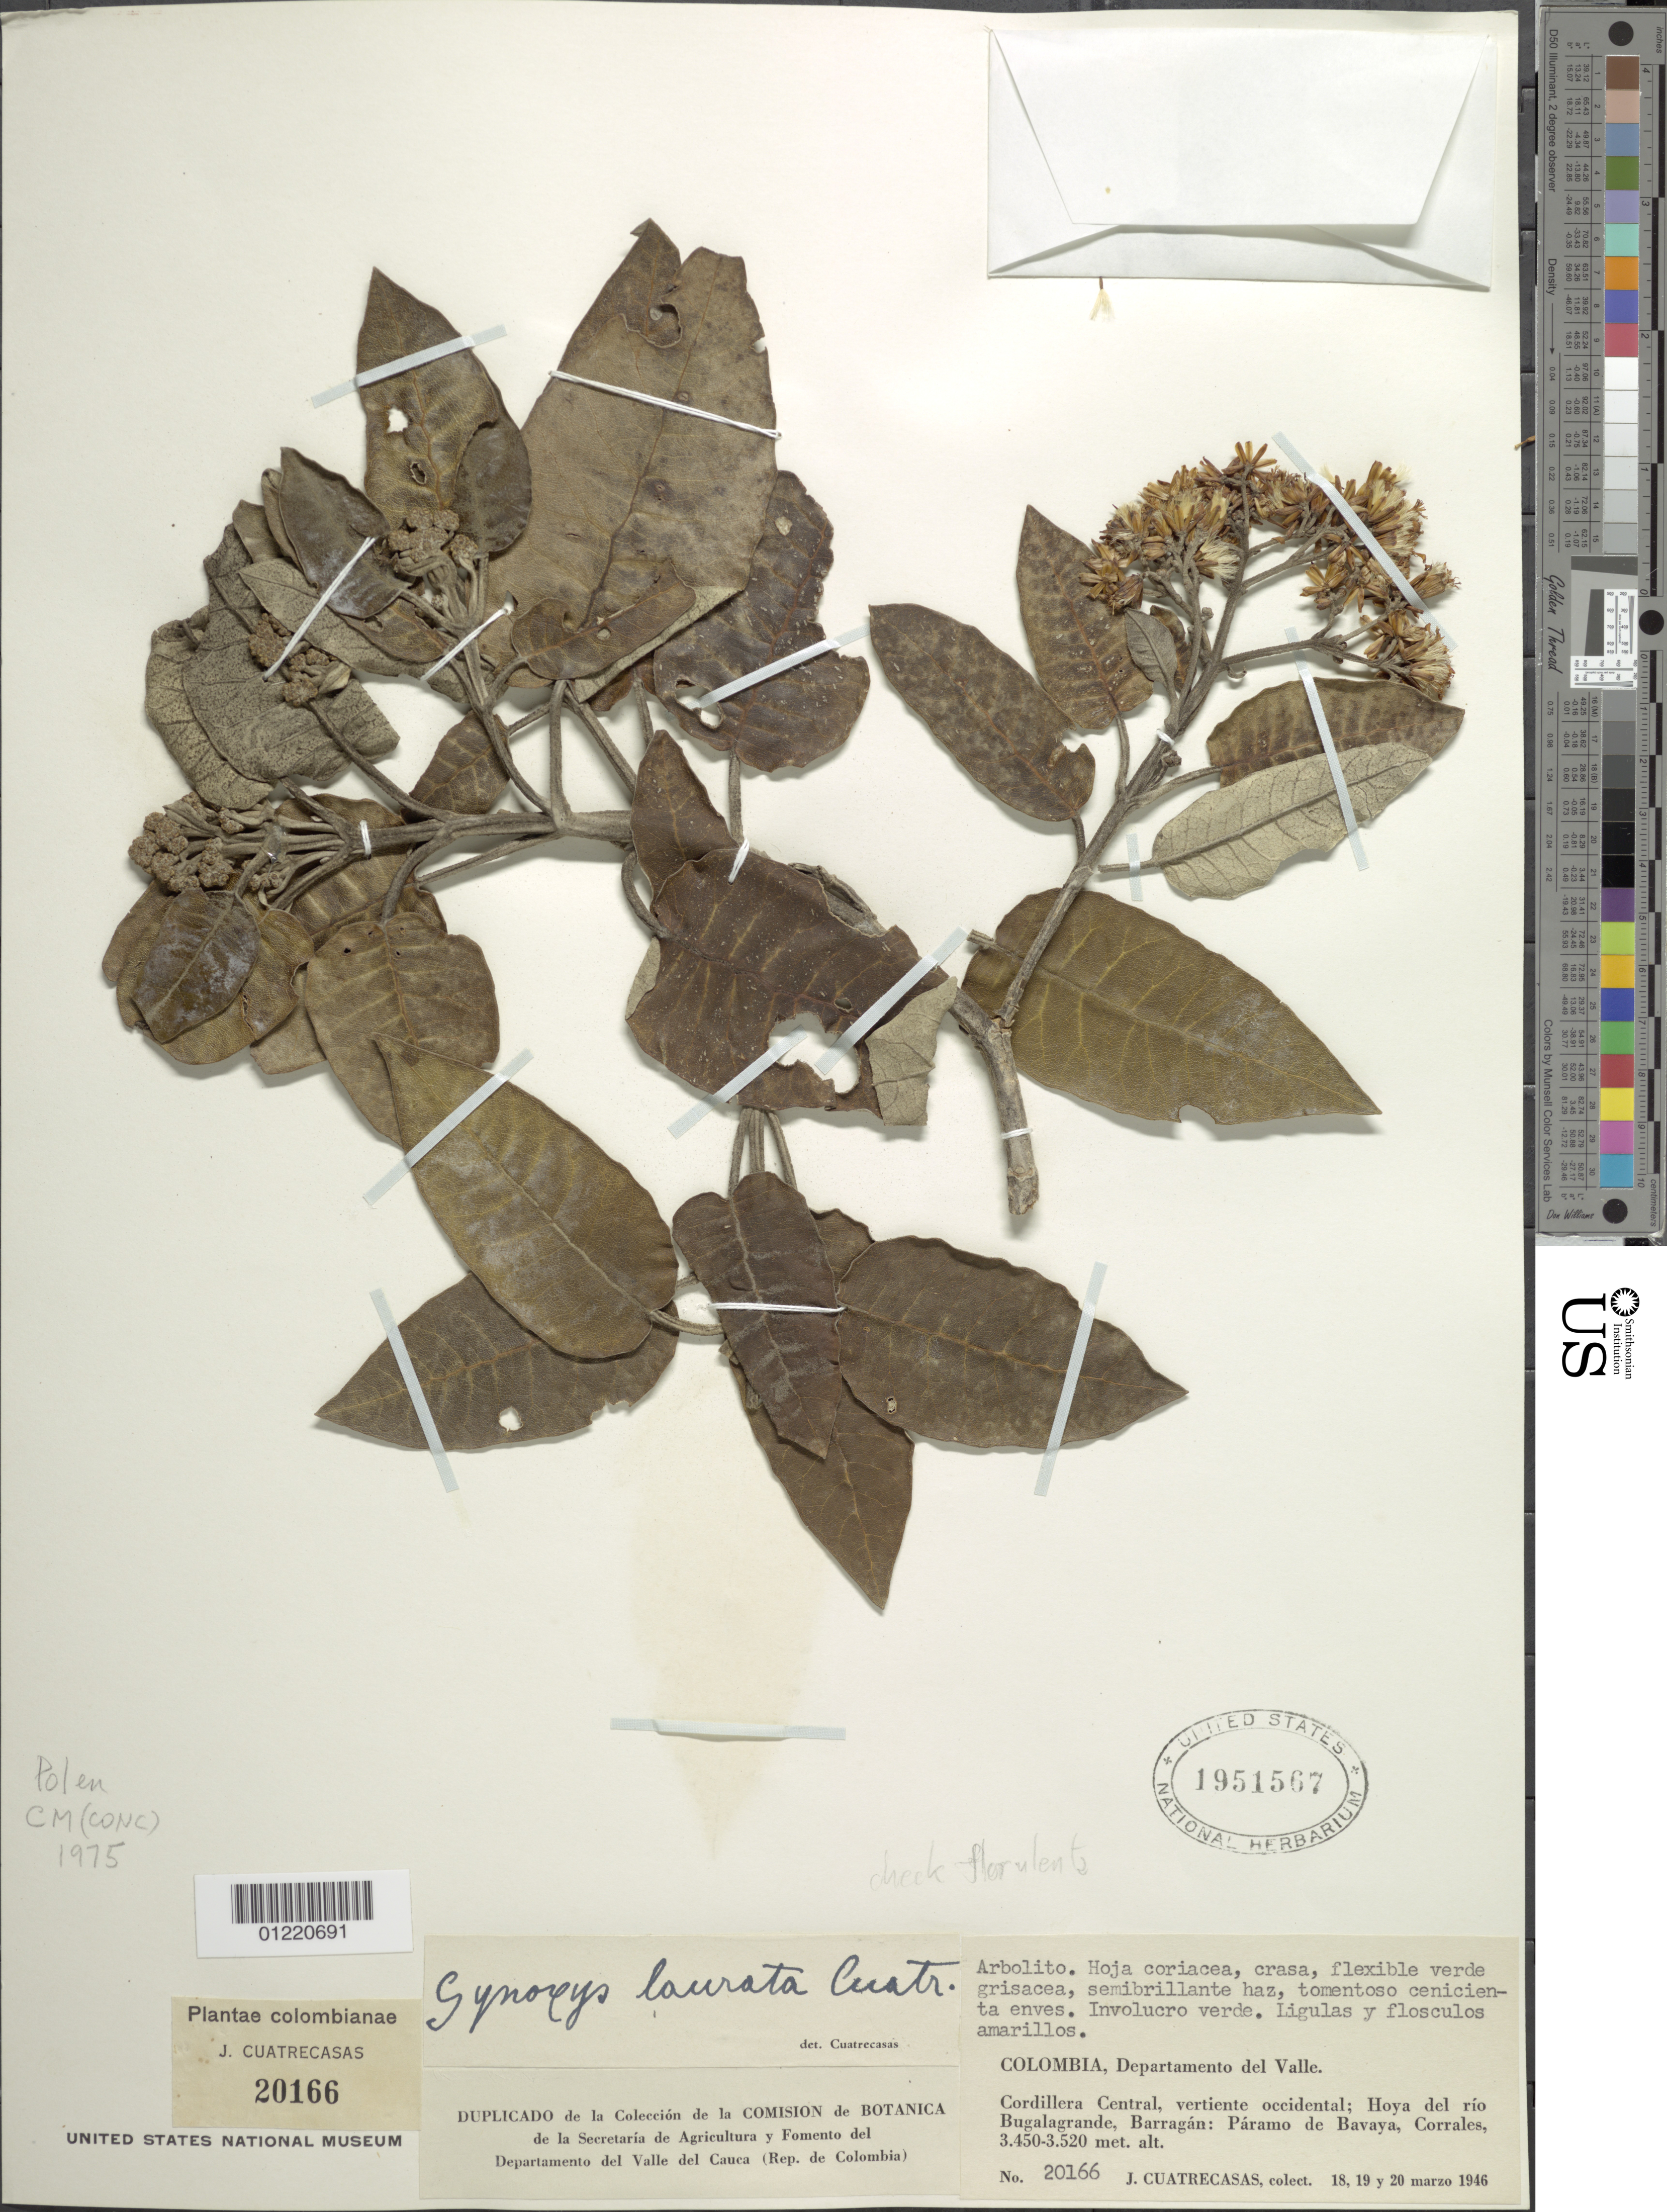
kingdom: Plantae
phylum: Tracheophyta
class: Magnoliopsida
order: Asterales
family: Asteraceae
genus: Gynoxys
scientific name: Gynoxys laurata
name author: Cuatrec.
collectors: J. Cuatrecasas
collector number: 20166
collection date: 1946-03-18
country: Colombia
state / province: Valle del Cauca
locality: Cordillera Central, vertiente occidental; Hoya del río Bugalagrande, Brarragán: Páramo de Bavaya, Corrales.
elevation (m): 3450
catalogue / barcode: US 1951567